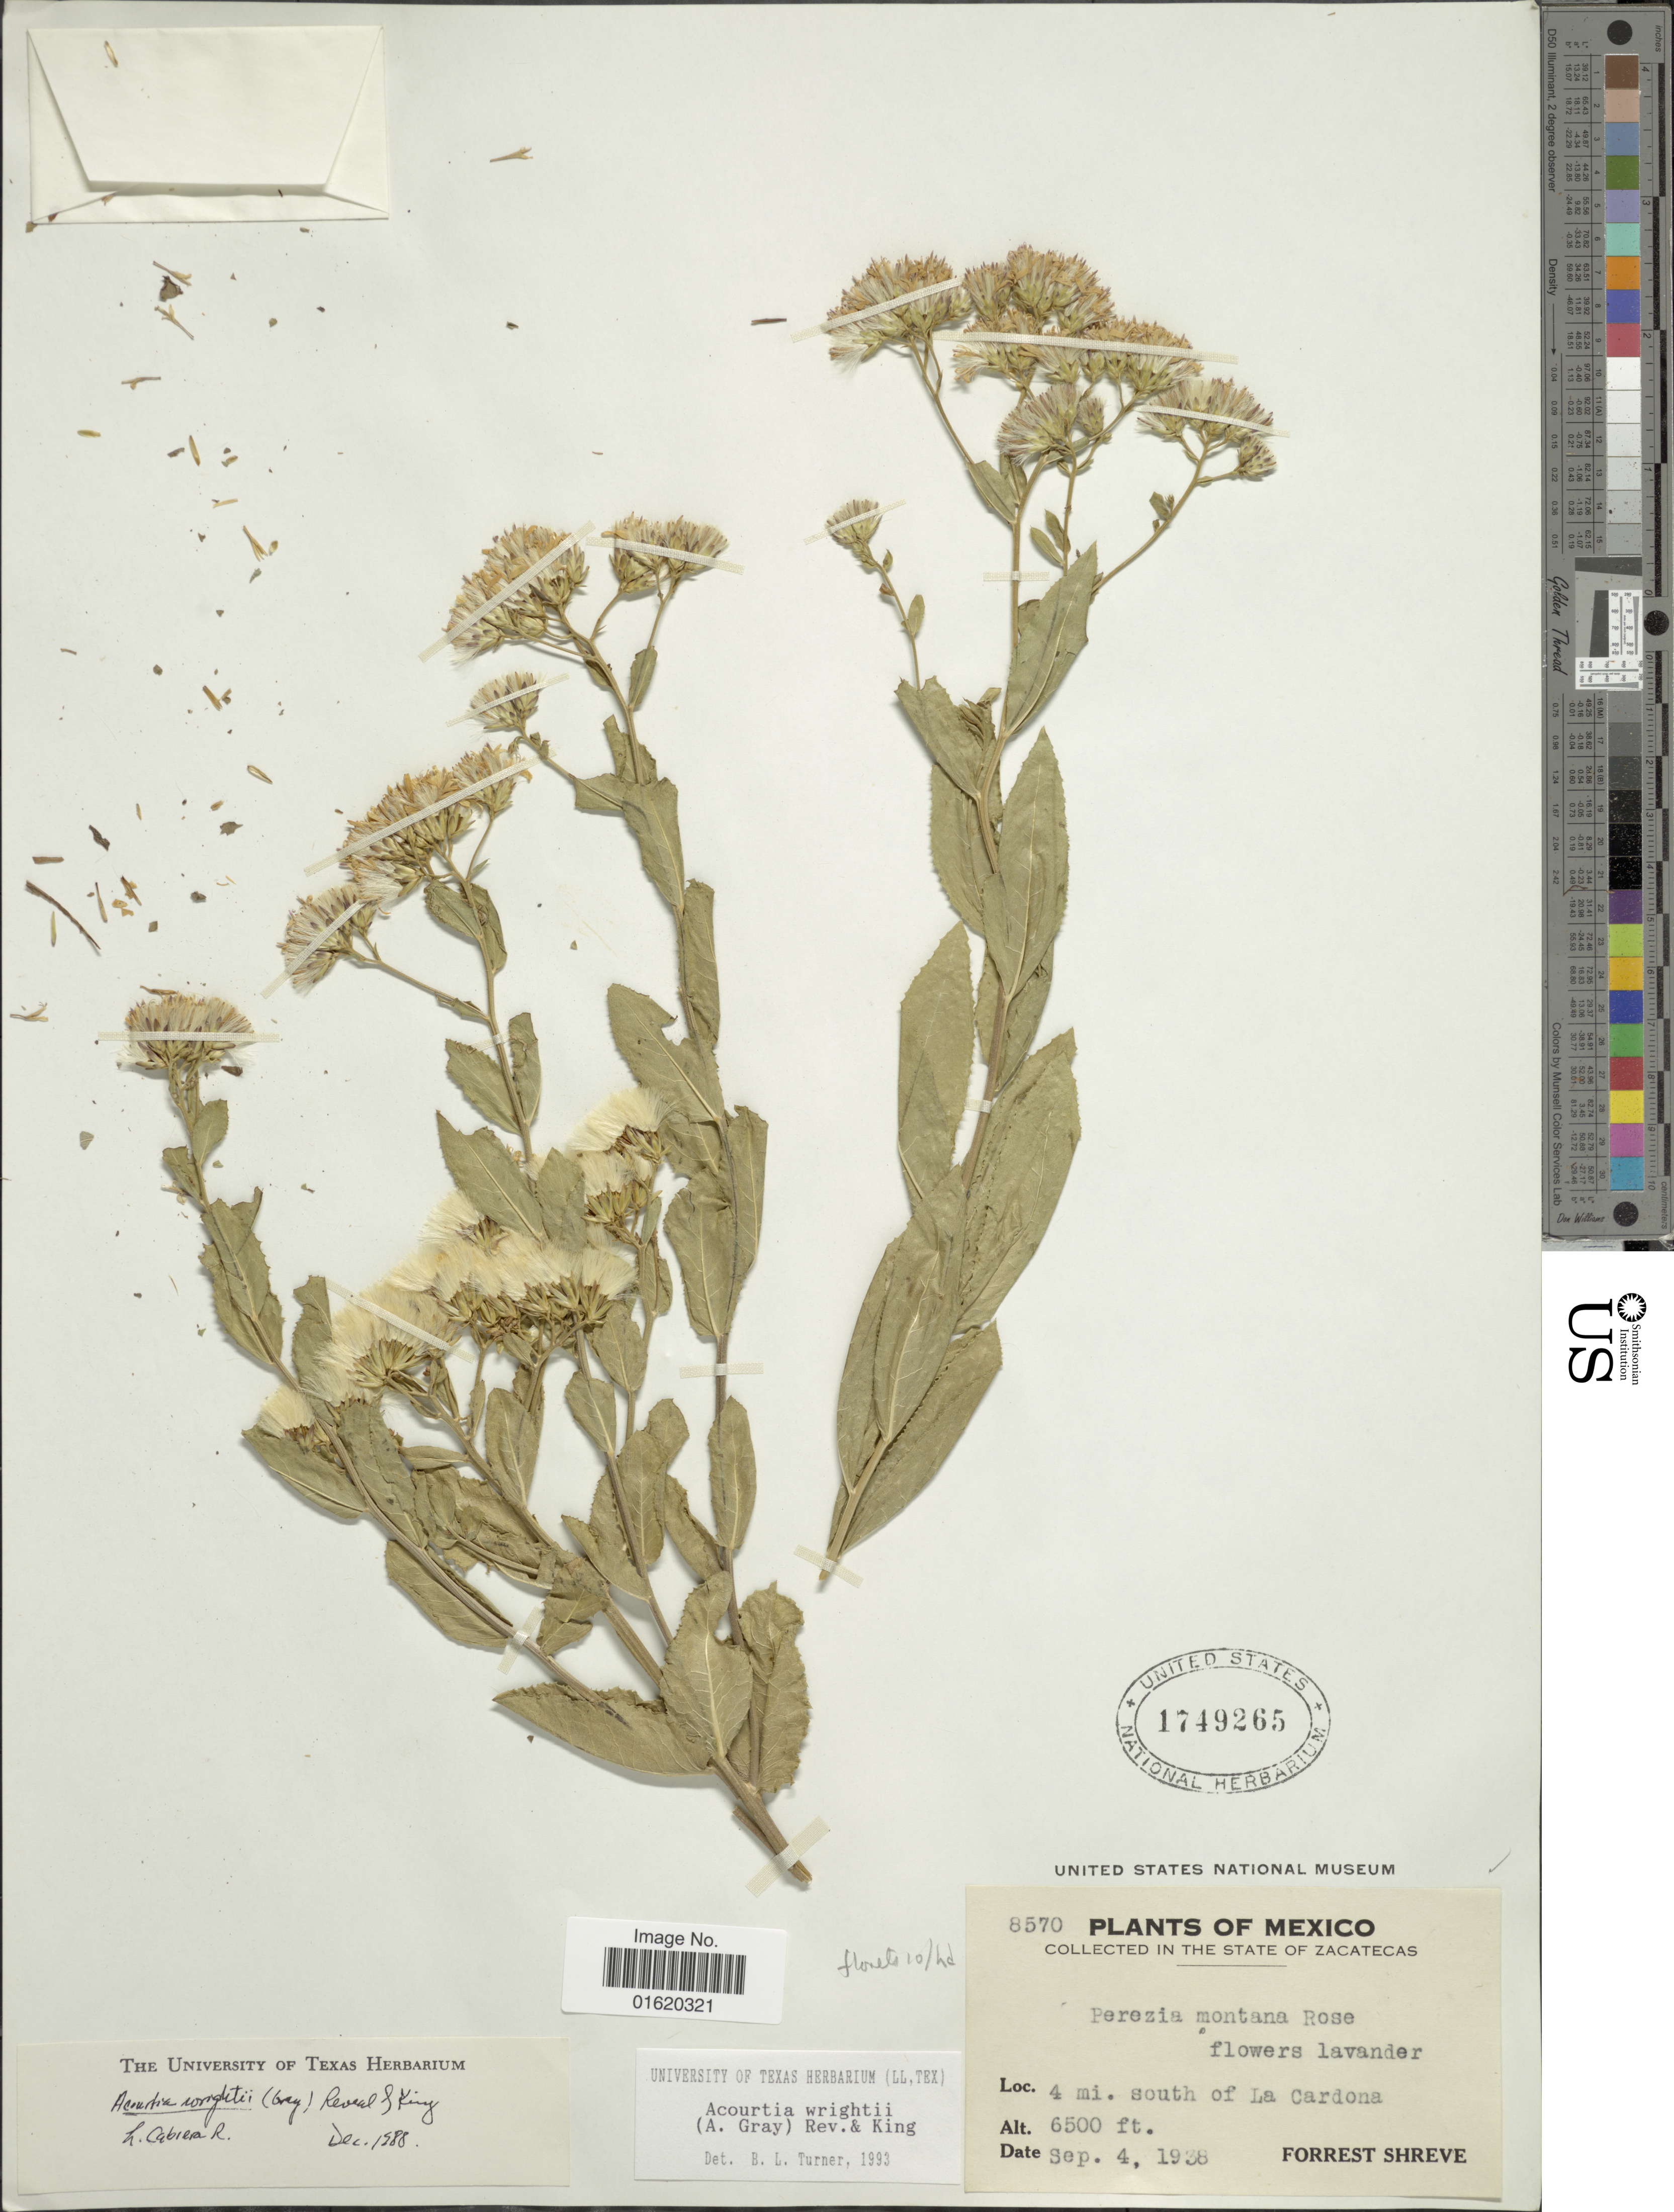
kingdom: Plantae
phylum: Tracheophyta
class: Magnoliopsida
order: Asterales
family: Asteraceae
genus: Acourtia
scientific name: Acourtia wrightii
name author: (A. Gray) Reveal & R.M. King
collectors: F. Shreve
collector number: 8570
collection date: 1938-09-04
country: Mexico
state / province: Zacatecas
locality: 4 mi. south of La Cardona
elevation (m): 1981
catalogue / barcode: US 1749265